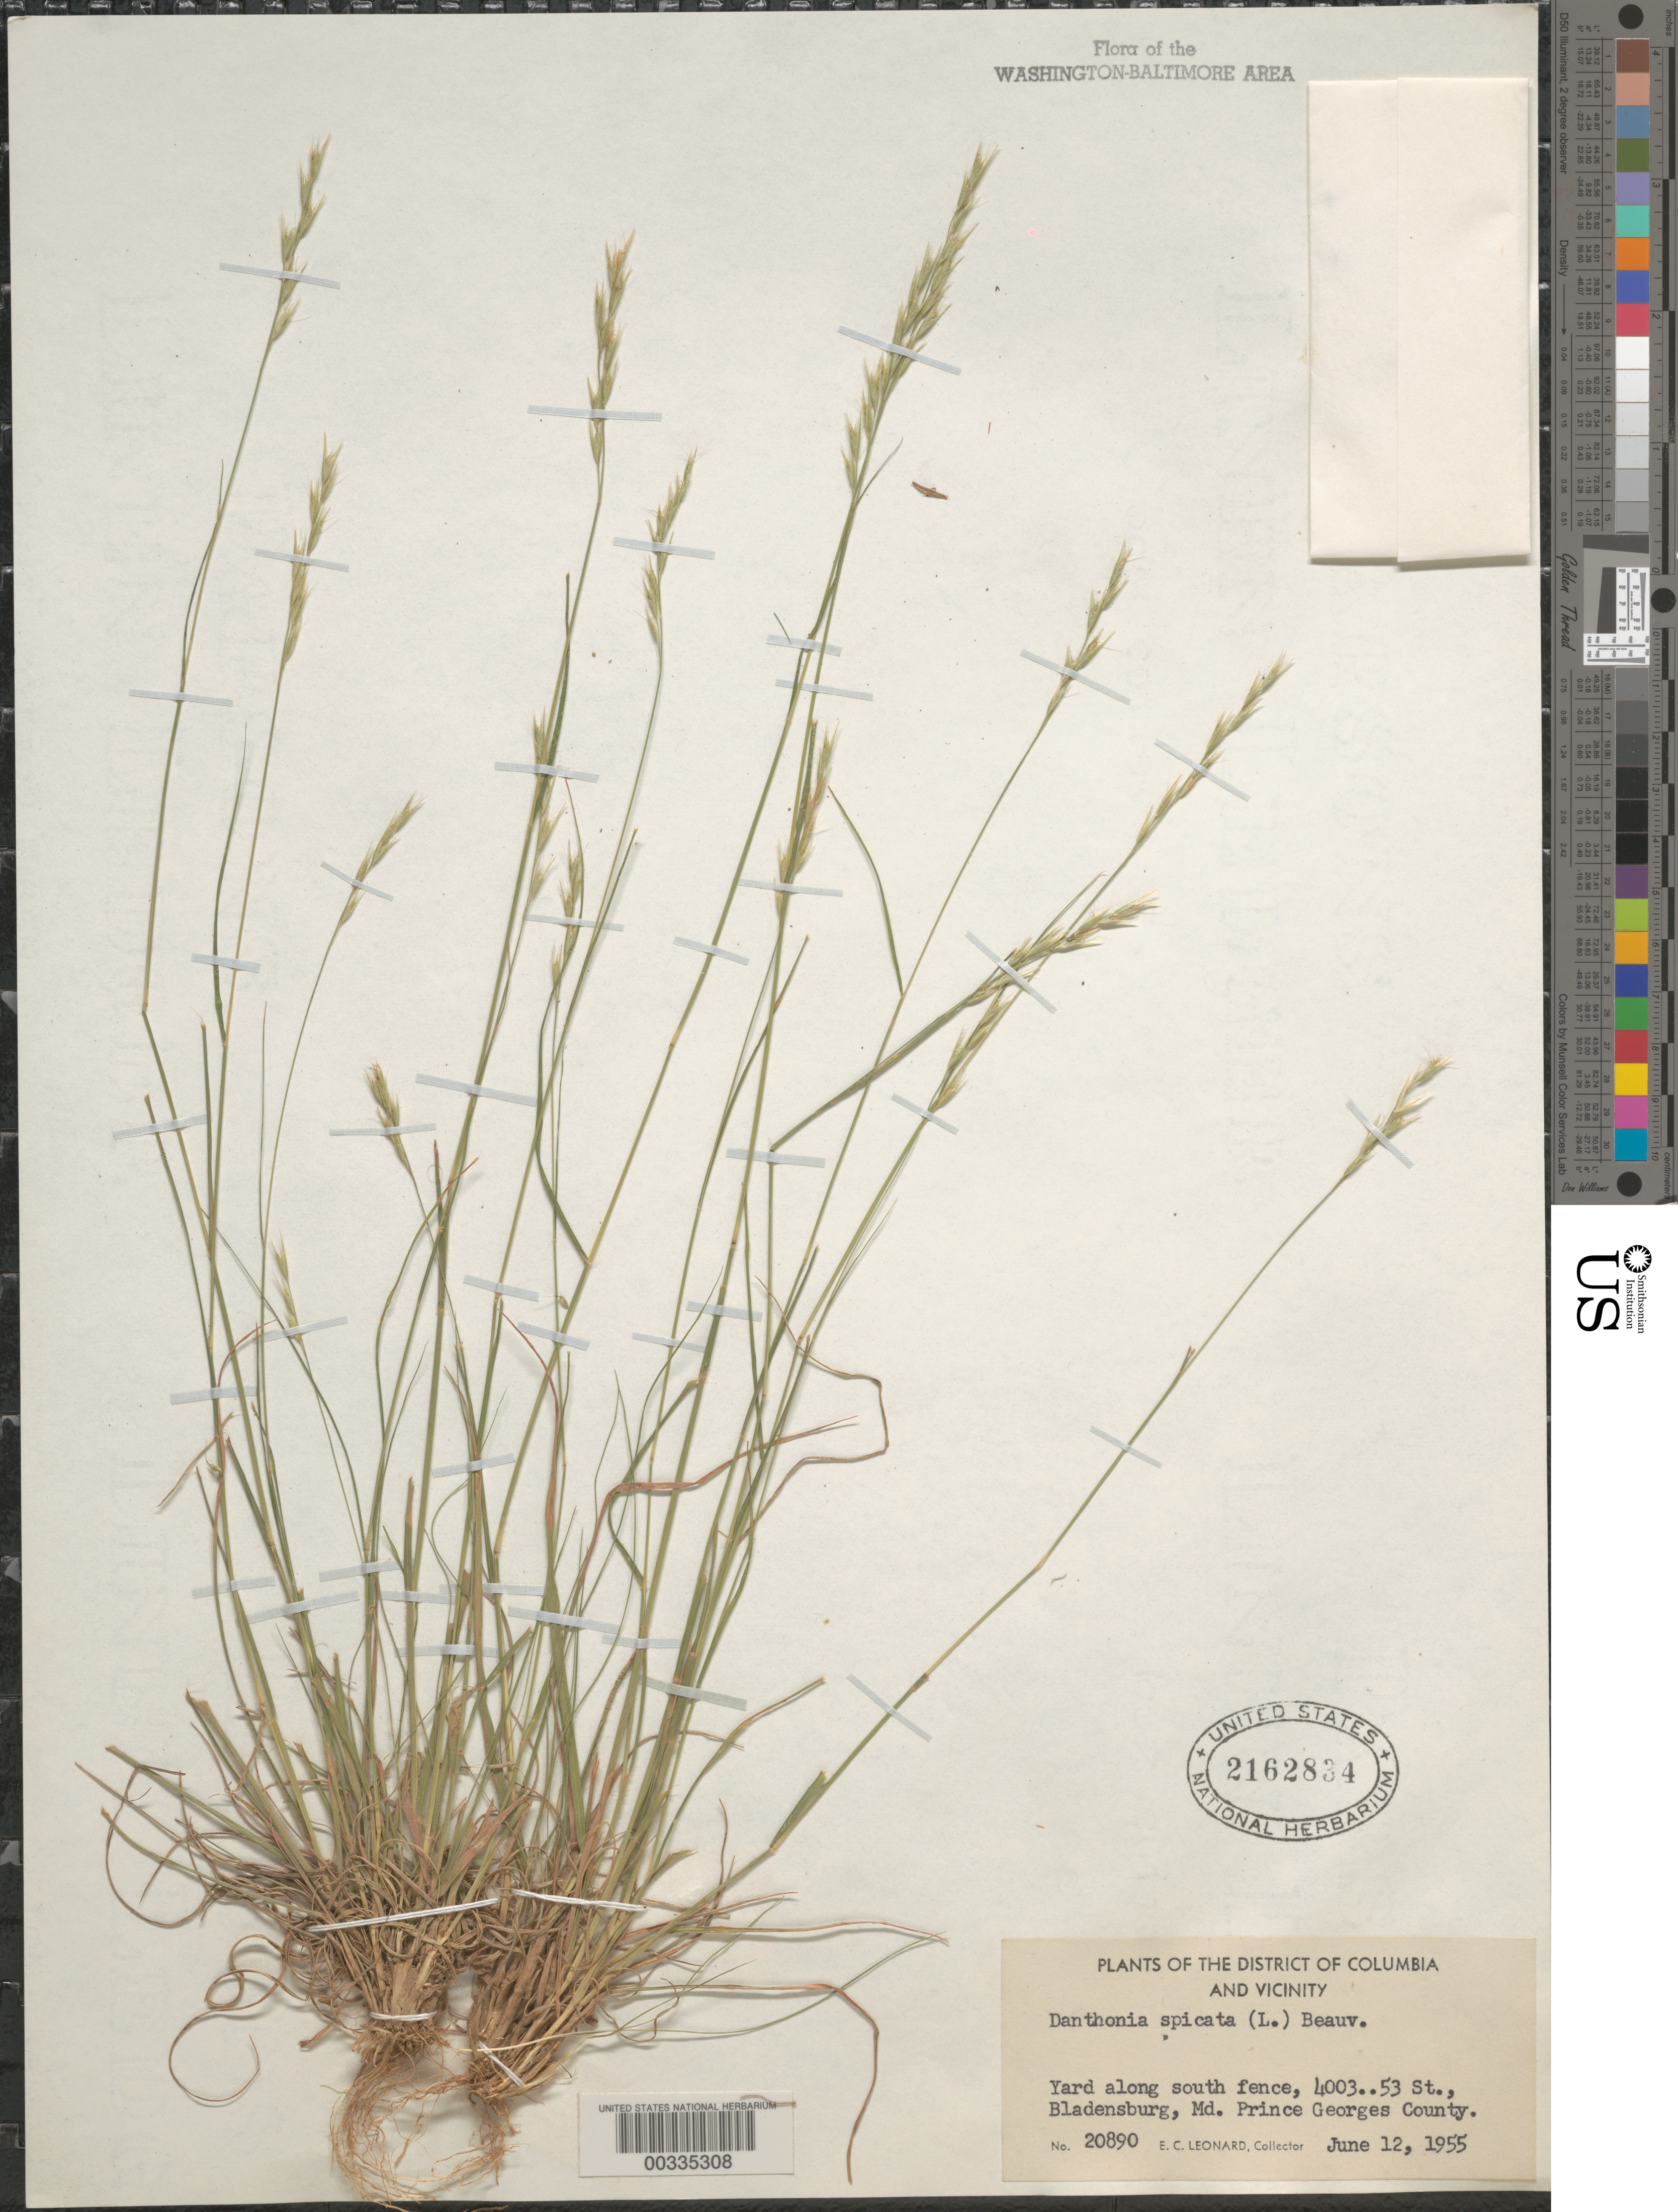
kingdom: Plantae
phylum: Tracheophyta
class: Liliopsida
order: Poales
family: Poaceae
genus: Danthonia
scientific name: Danthonia spicata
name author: (L.) P. Beauv. ex Roem. & Schult.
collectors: E. C. Leonard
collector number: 20890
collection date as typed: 12 Jun 1955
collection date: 1955-06-12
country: United States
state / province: Maryland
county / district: Prince George's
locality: Bladensburg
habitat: Yard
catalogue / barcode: US 2162834